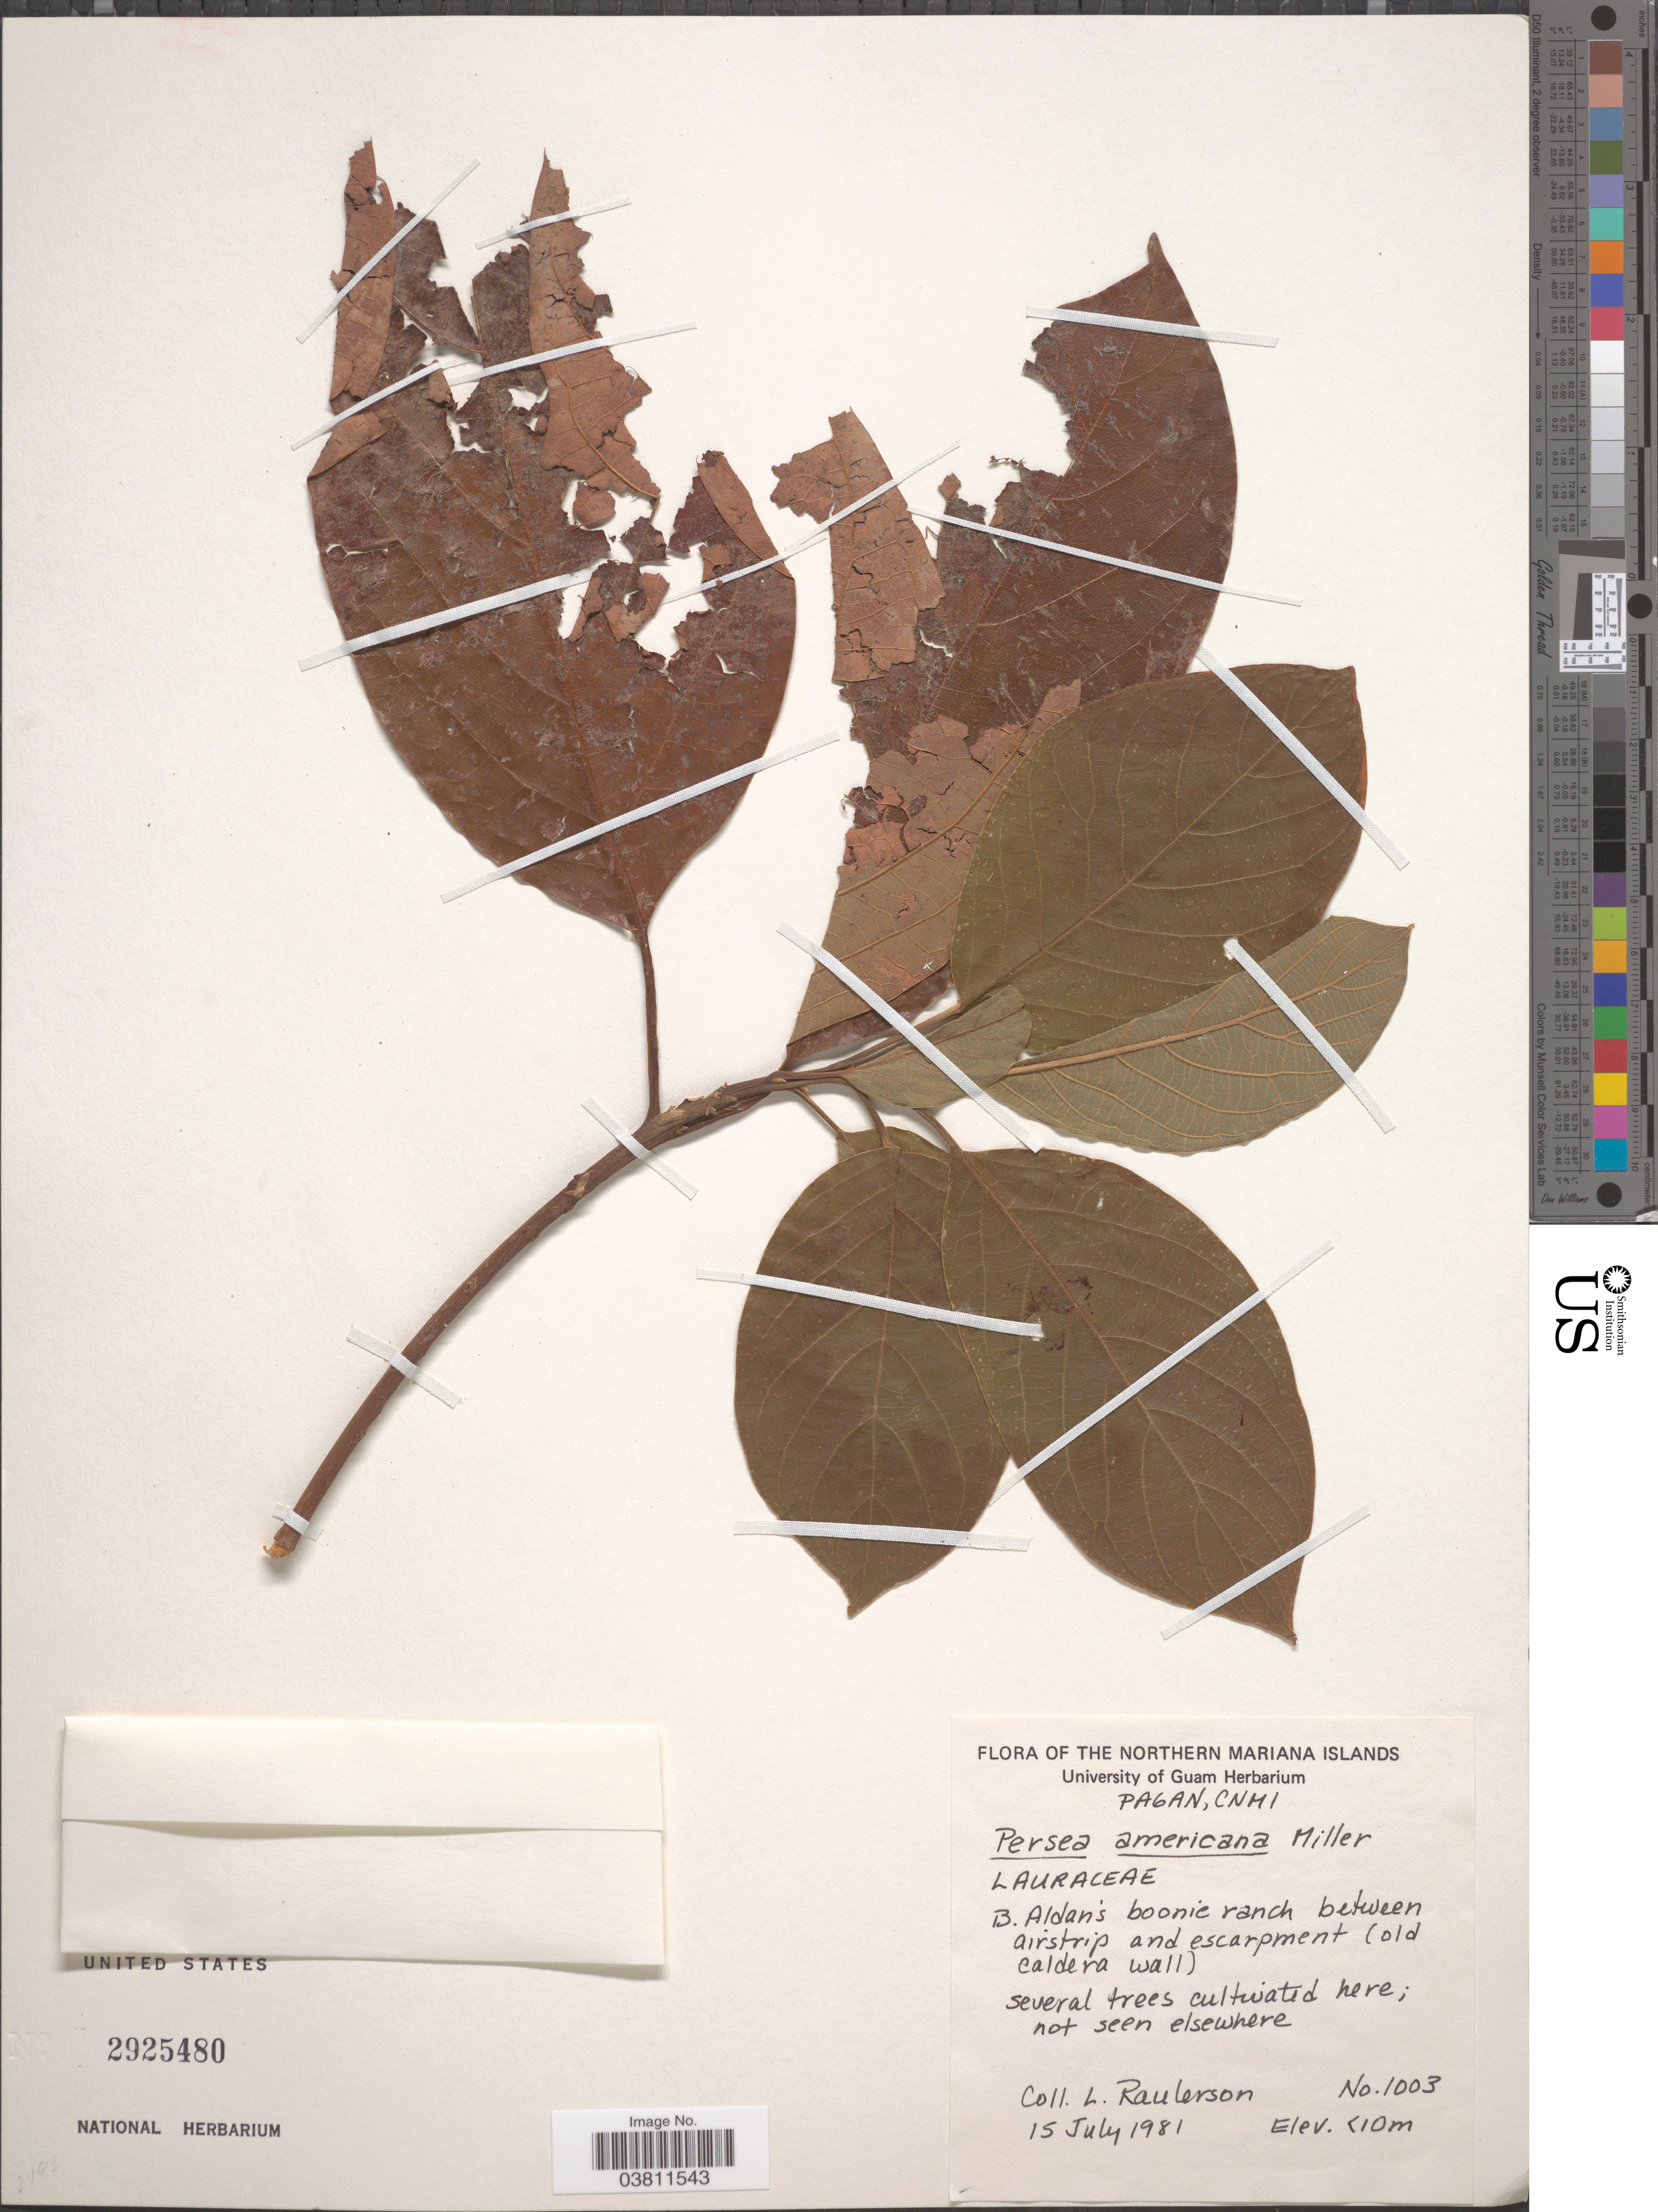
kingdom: Plantae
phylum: Tracheophyta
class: Magnoliopsida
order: Laurales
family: Lauraceae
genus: Persea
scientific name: Persea americana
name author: Mill.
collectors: L. Raulerson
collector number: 1003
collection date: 1981-07-15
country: Northern Mariana Islands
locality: Pagan, CNMI. B. Aldan's boonie ranch between airstrip and escarpment (old caldera wall).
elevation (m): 10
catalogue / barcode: US 2925480